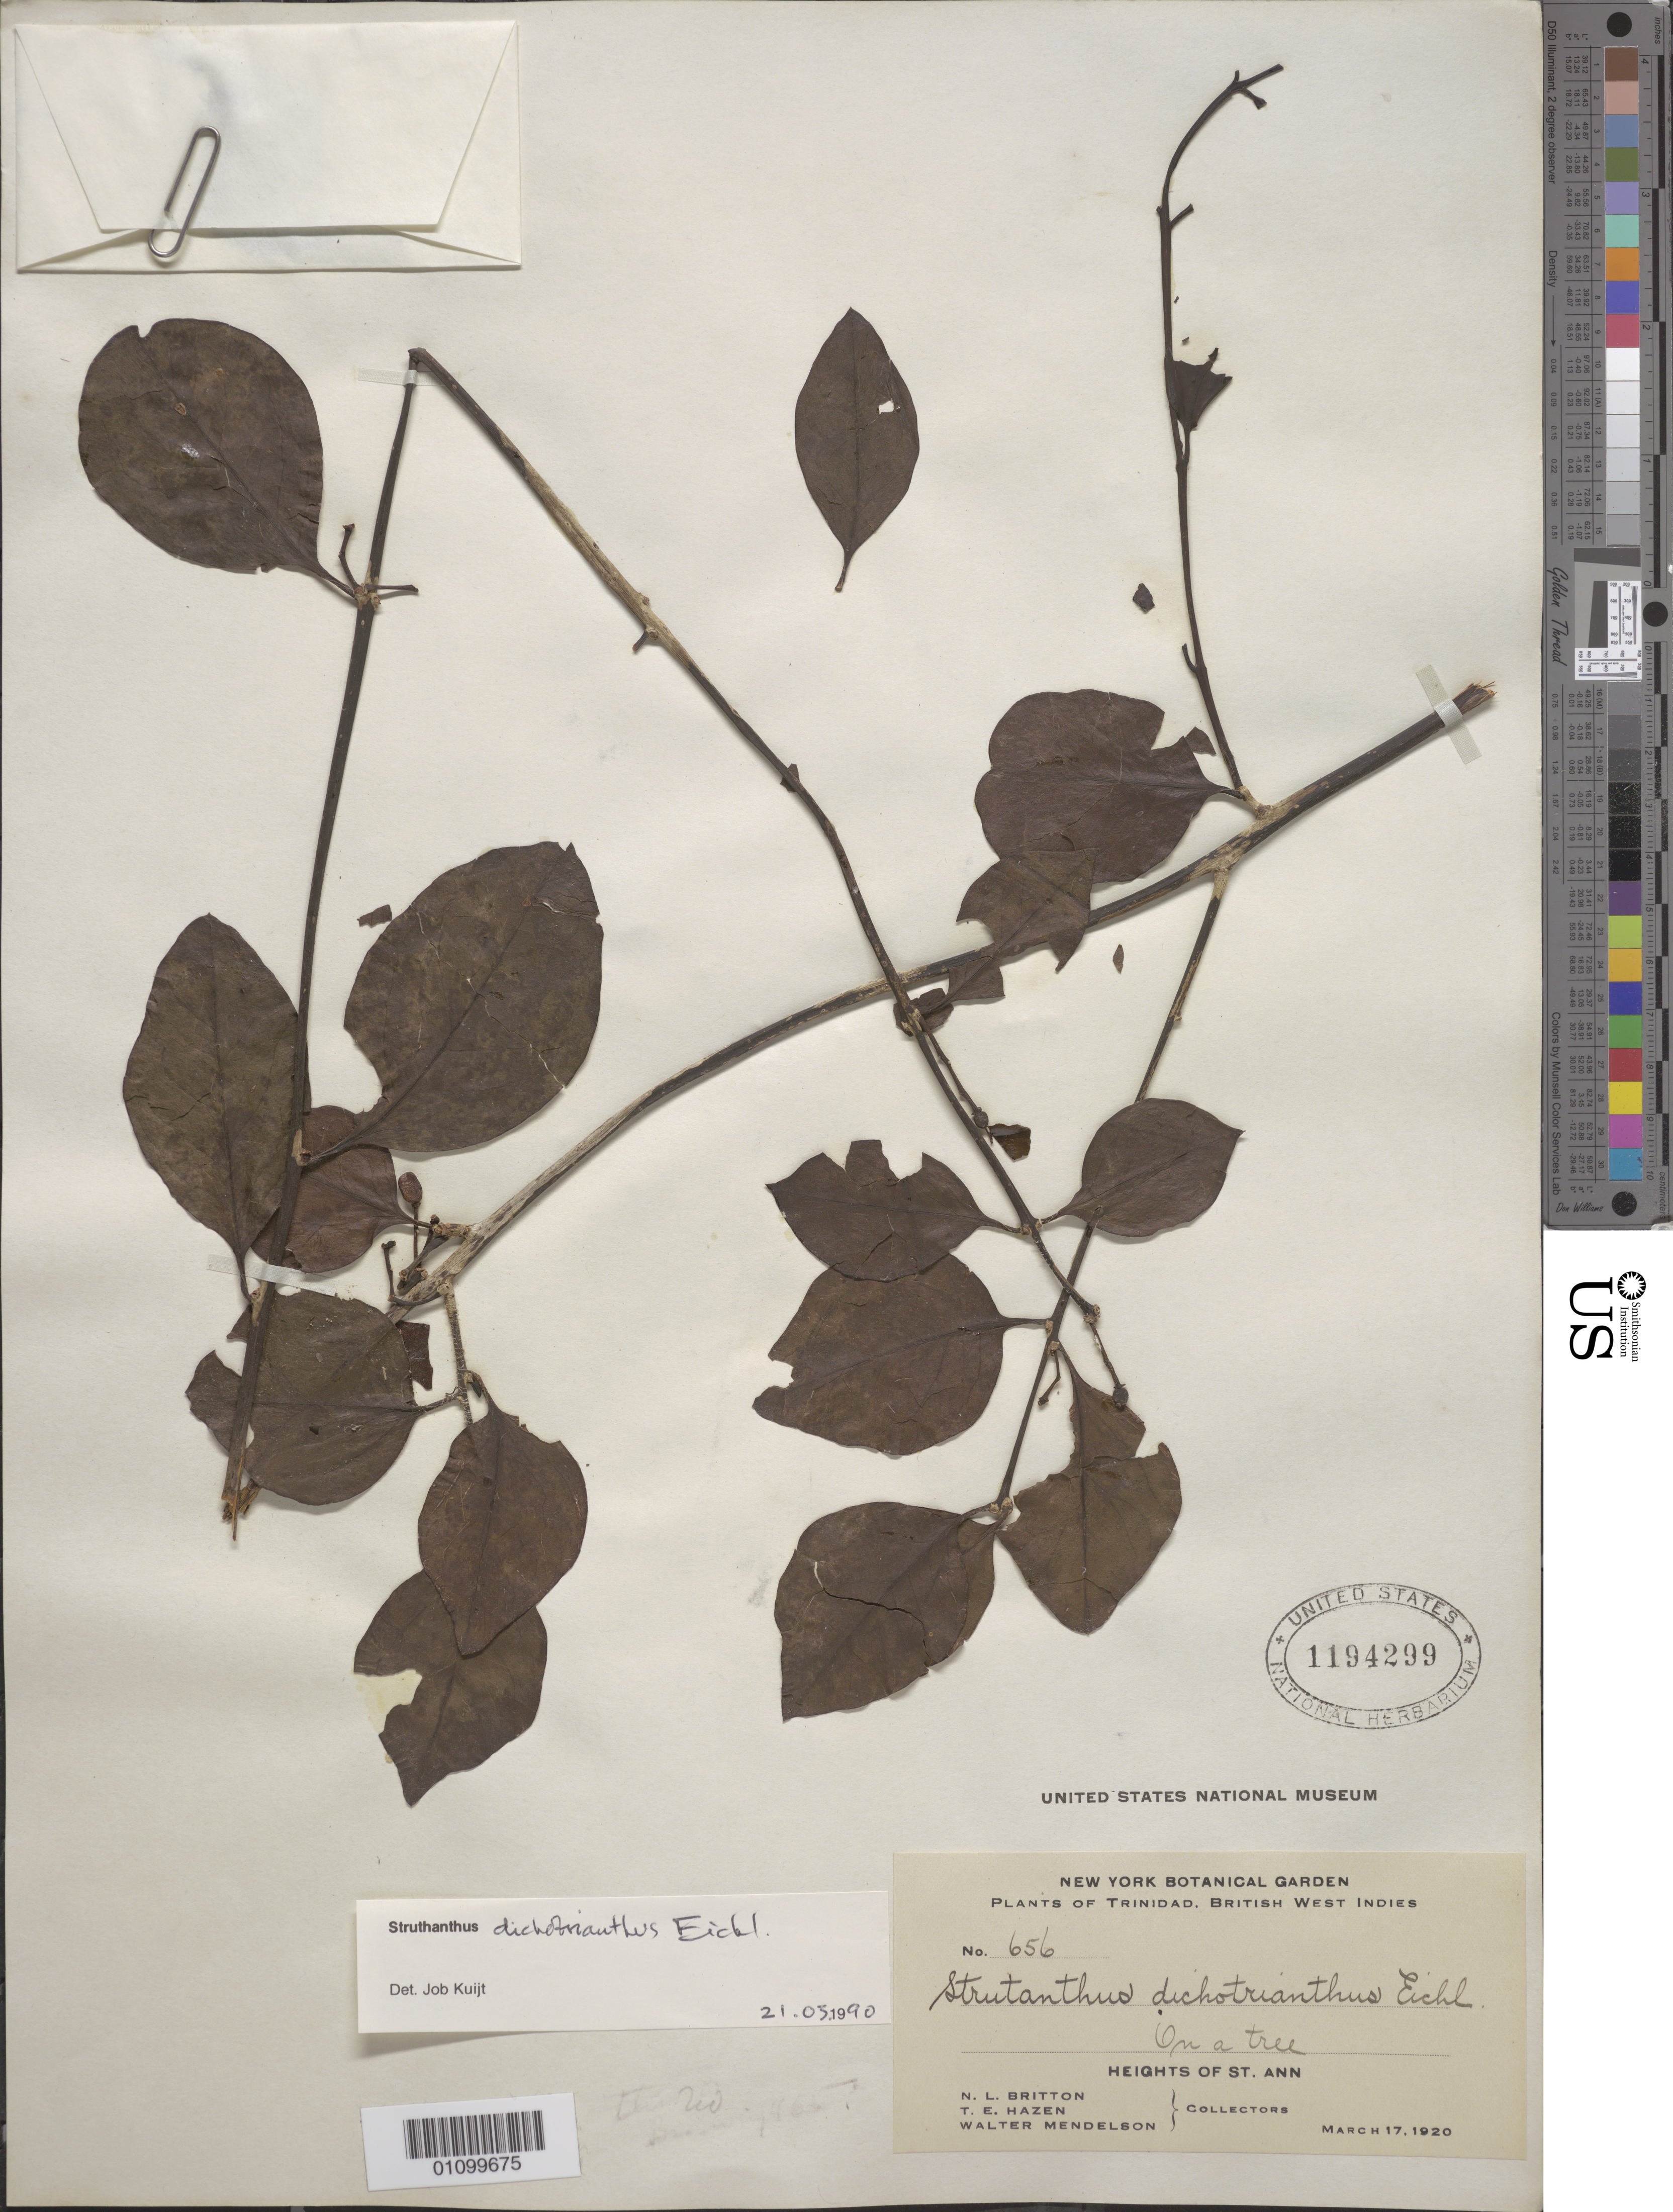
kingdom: Plantae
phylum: Tracheophyta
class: Magnoliopsida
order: Santalales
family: Loranthaceae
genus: Struthanthus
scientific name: Struthanthus dichotrianthus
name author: Eichler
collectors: N. Britton, T. E. Hazen & W. Mendelson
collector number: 656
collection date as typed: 17 Mar 1920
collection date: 1920-03-17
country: Trinidad and Tobago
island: Trinidad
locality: Heights of St. Ann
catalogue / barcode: US 1194299